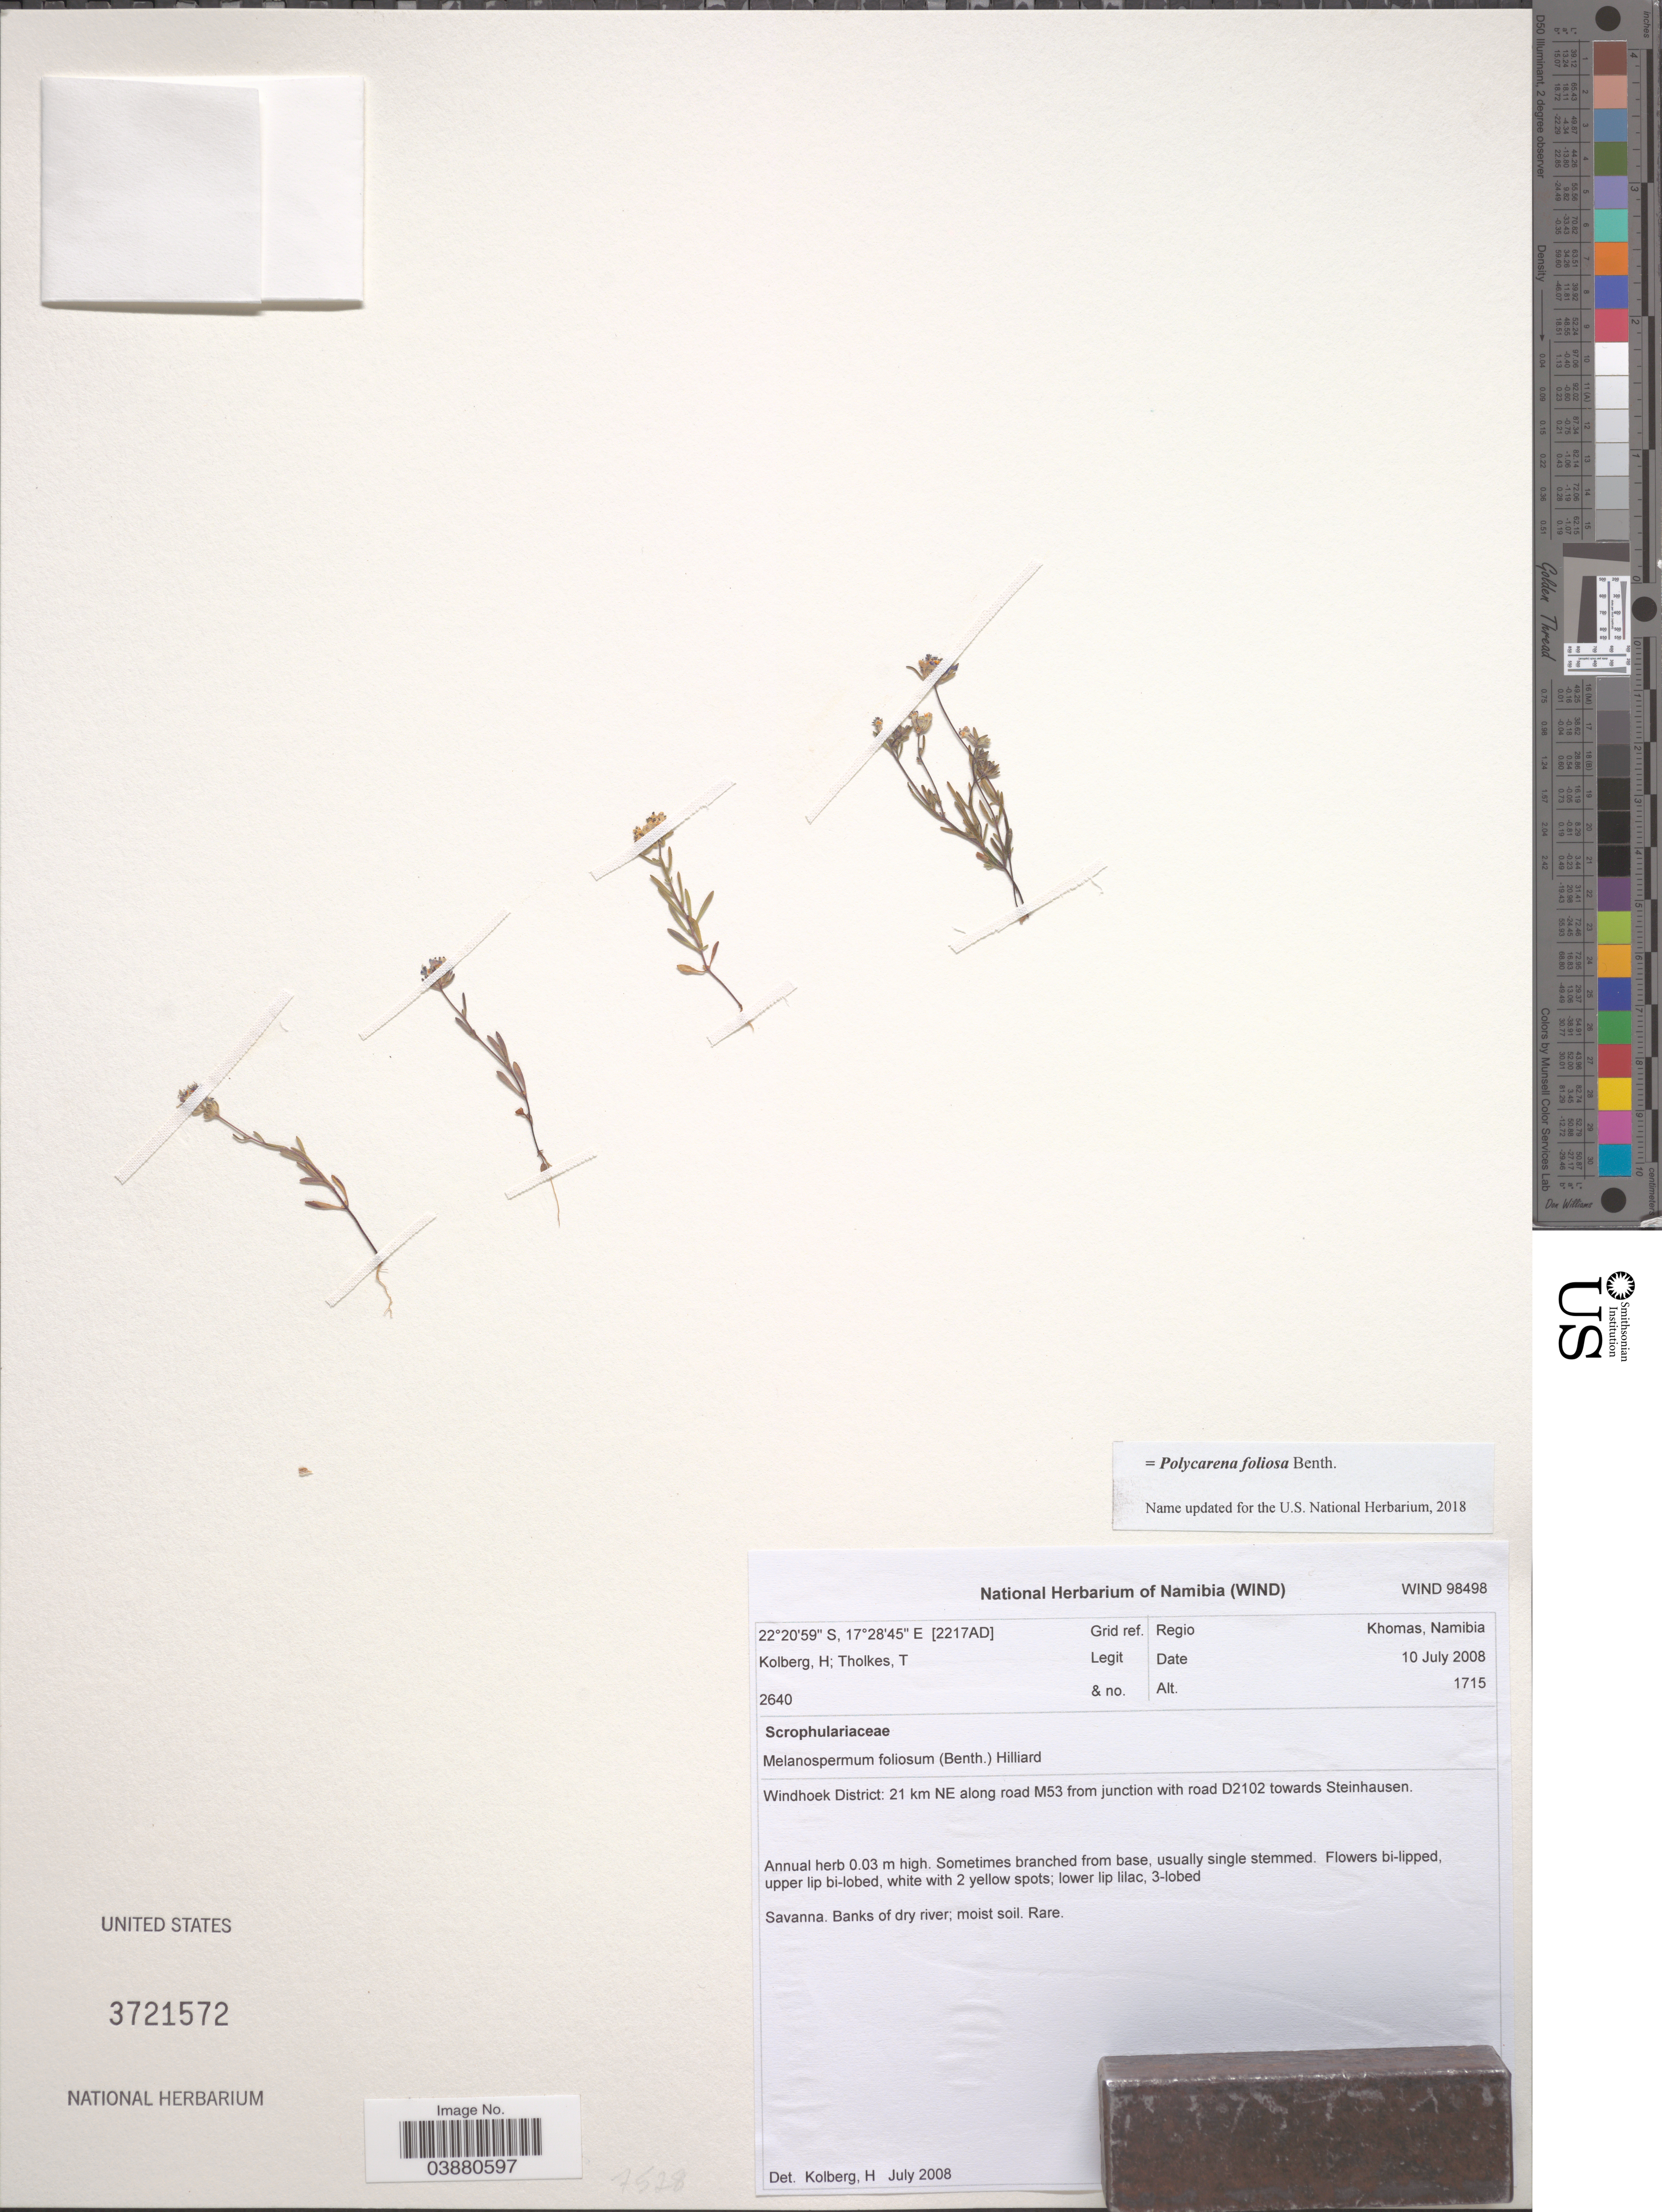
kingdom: Plantae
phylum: Tracheophyta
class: Magnoliopsida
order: Lamiales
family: Scrophulariaceae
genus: Polycarena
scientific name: Polycarena foliosa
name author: Benth.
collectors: H. H. Kolberg & T. Tholkes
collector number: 2640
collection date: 2008-07-10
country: Namibia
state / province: Khomas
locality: [2217AD] Grid ref. Regio Khomas, Namibia. Windhoek District: 21 km NE along road M53 from junction with road D2102 towards Steinhausen.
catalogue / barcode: US 3721572